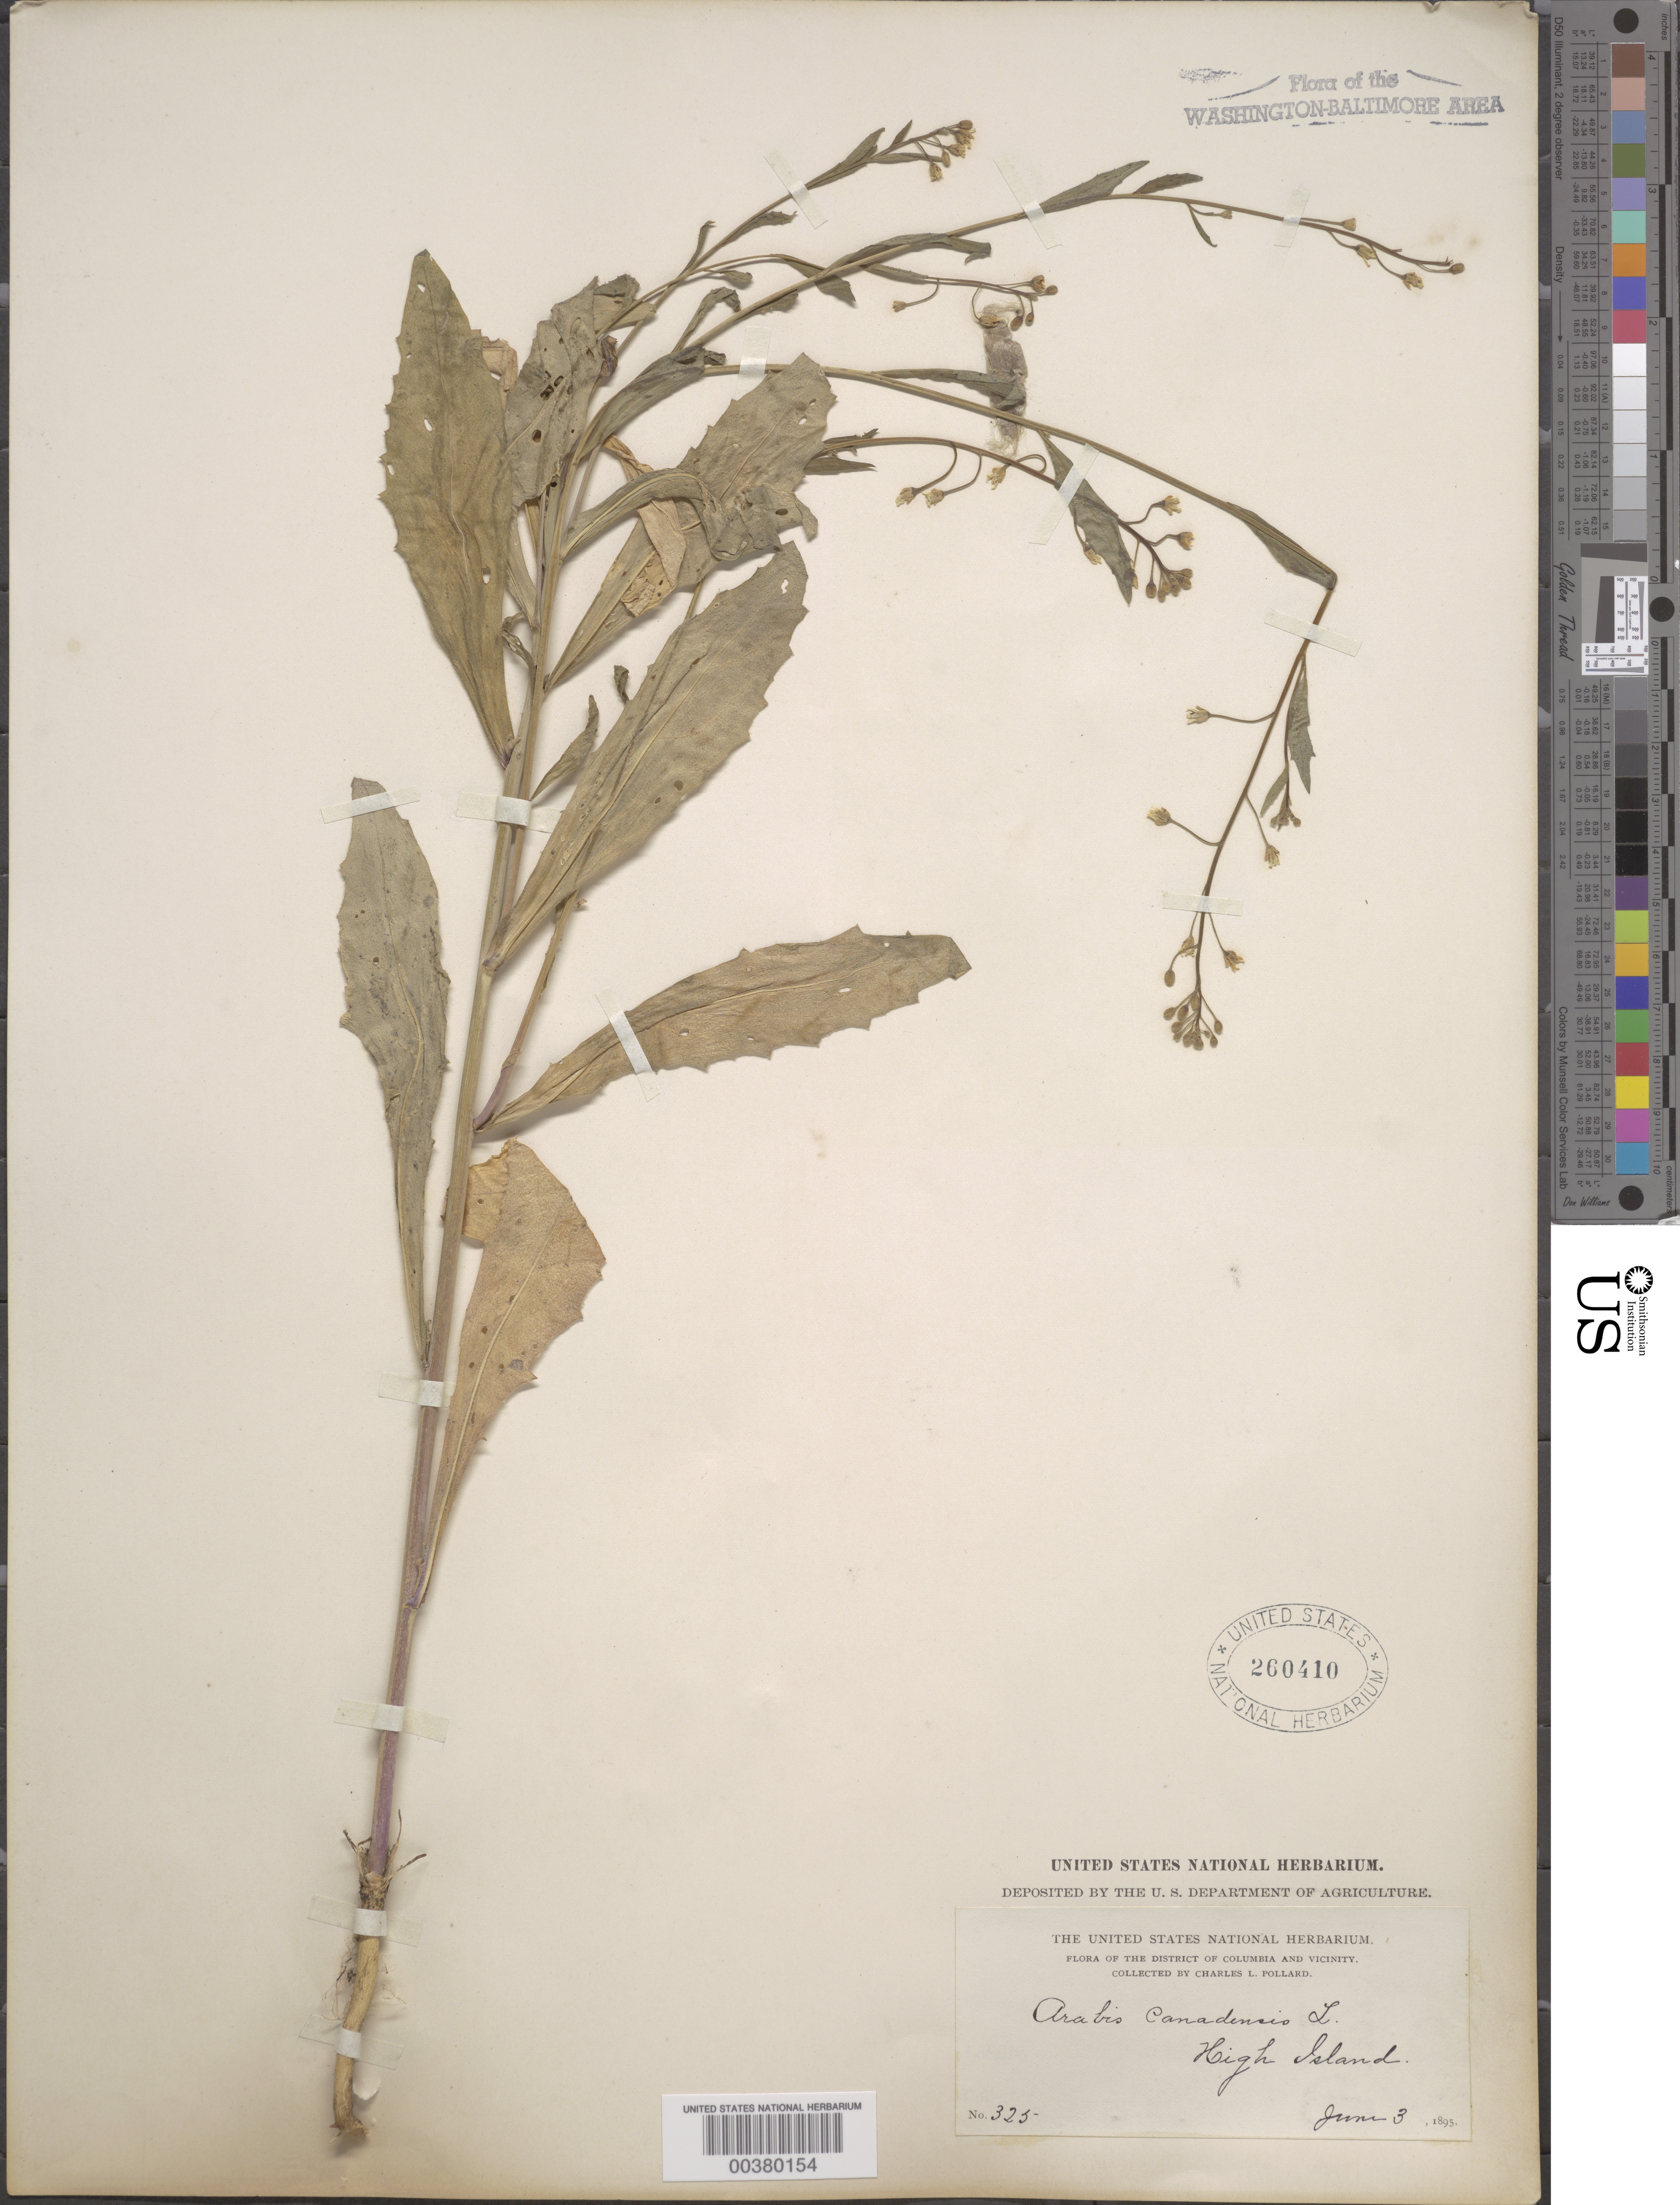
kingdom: Plantae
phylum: Tracheophyta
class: Magnoliopsida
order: Brassicales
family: Brassicaceae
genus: Boechera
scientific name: Boechera canadensis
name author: (L.) Al-Shehbaz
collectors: C. L. Pollard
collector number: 325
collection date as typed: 03 Jun 1895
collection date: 1895-06-03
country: United States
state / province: Maryland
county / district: Montgomery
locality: High Island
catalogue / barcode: US 260410